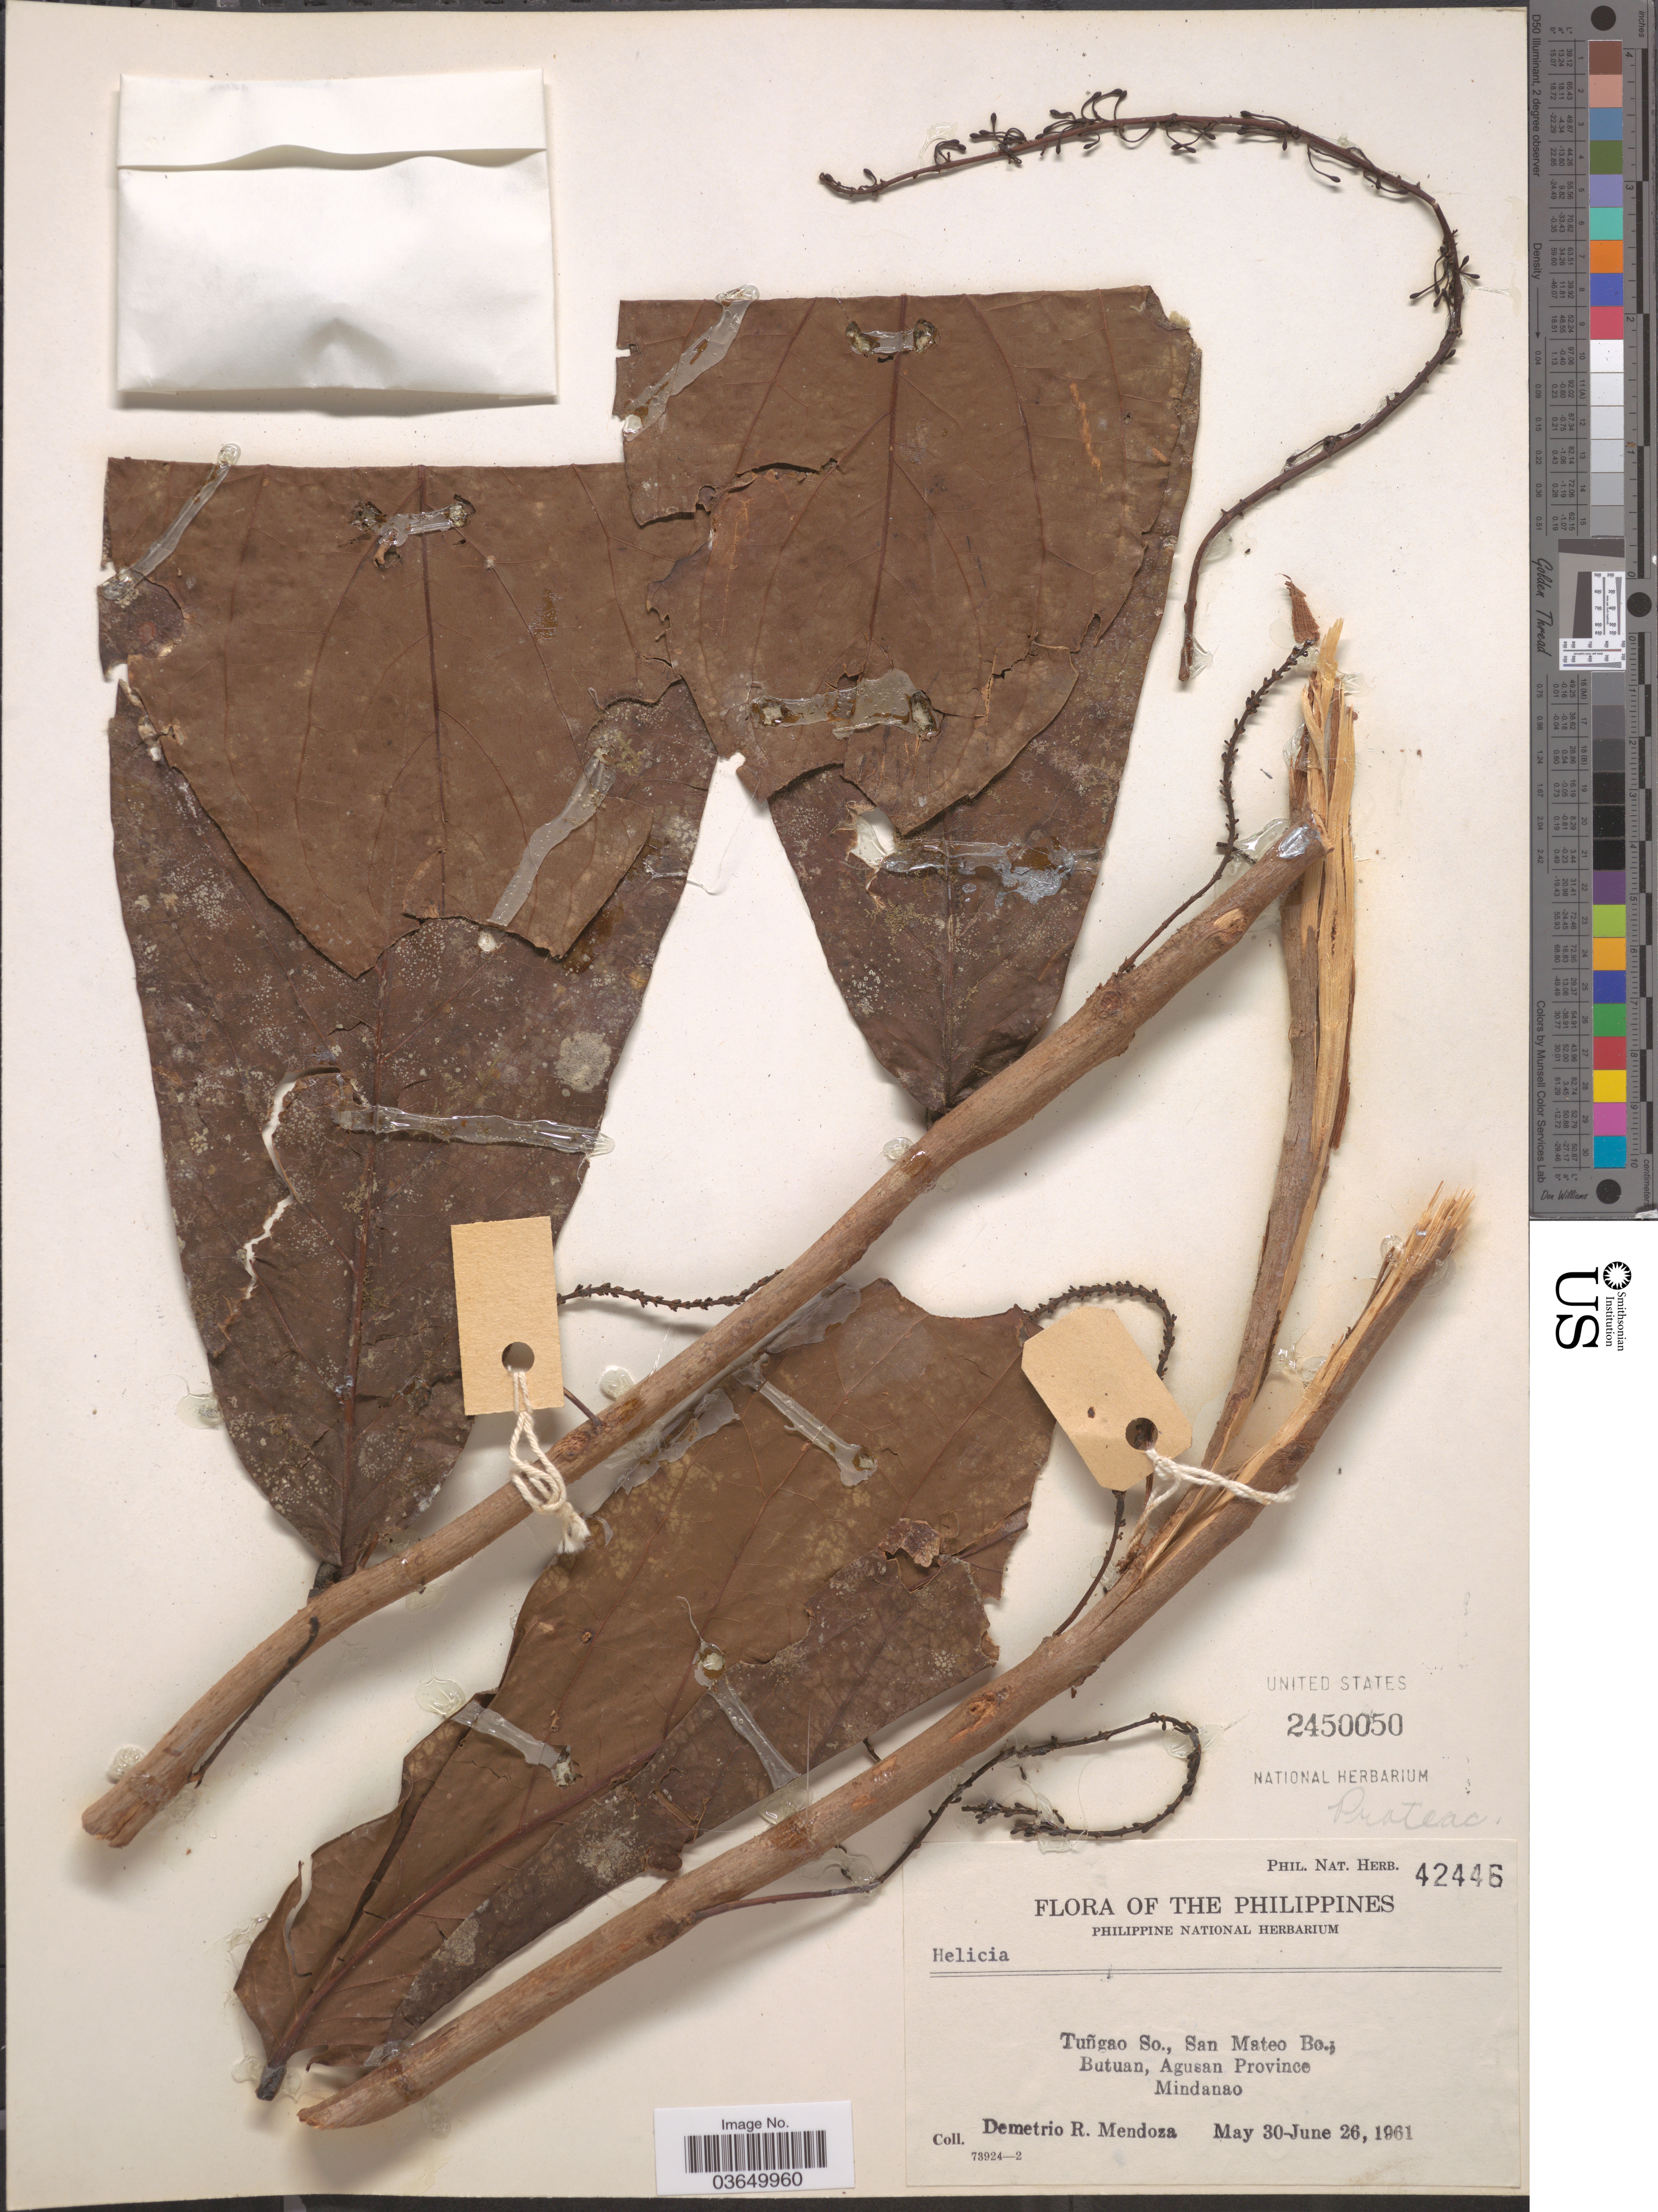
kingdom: Plantae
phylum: Tracheophyta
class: Magnoliopsida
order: Proteales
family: Proteaceae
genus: Helicia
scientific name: Helicia sp.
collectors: D. Mendoza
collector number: Phil. Nat. Herb. 42446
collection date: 1961-05-30/1961-06-26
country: Philippines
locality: Tuñgao So., San Mateo Bo., Butuan, Agusan Province, Mindanao.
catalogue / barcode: US 2450050